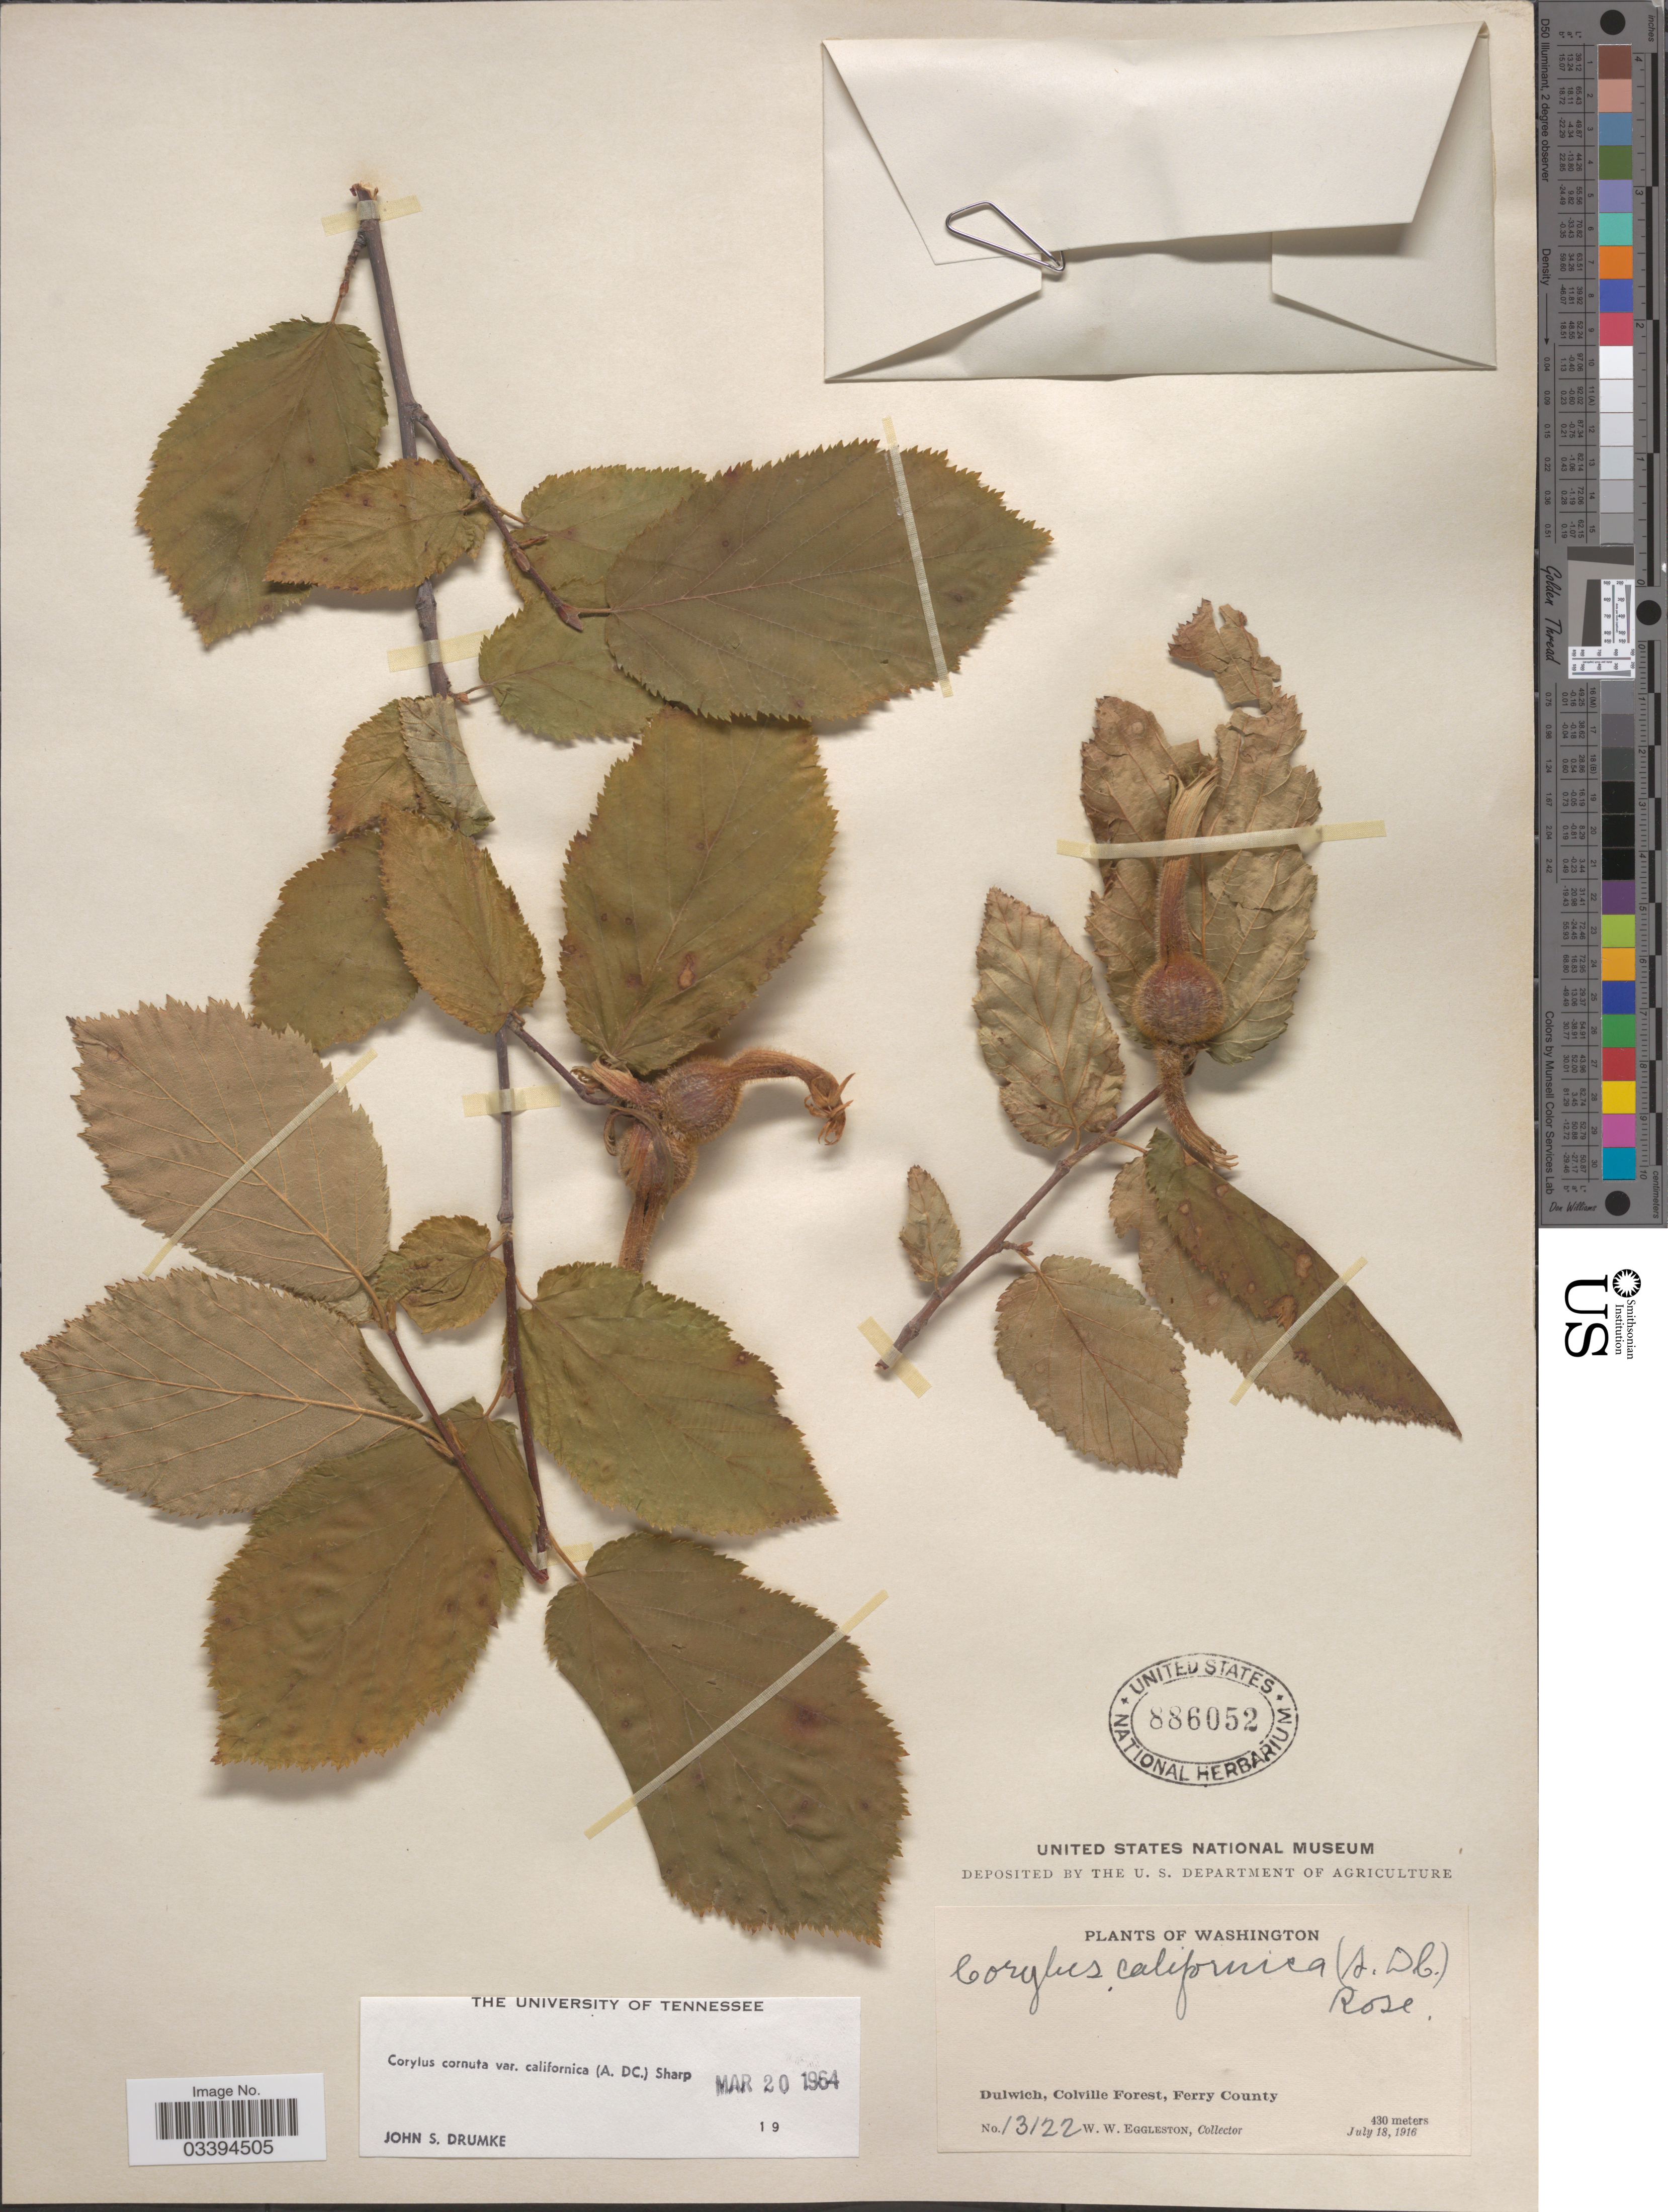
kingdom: Plantae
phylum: Tracheophyta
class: Magnoliopsida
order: Fagales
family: Betulaceae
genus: Corylus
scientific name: Corylus californica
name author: (A. DC.) Rose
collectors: W. W. Eggleston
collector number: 13122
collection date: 1916-07-18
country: United States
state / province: Washington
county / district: Ferry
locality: Dulwich, Colville Forest, Ferry County.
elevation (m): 430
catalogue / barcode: US 886052